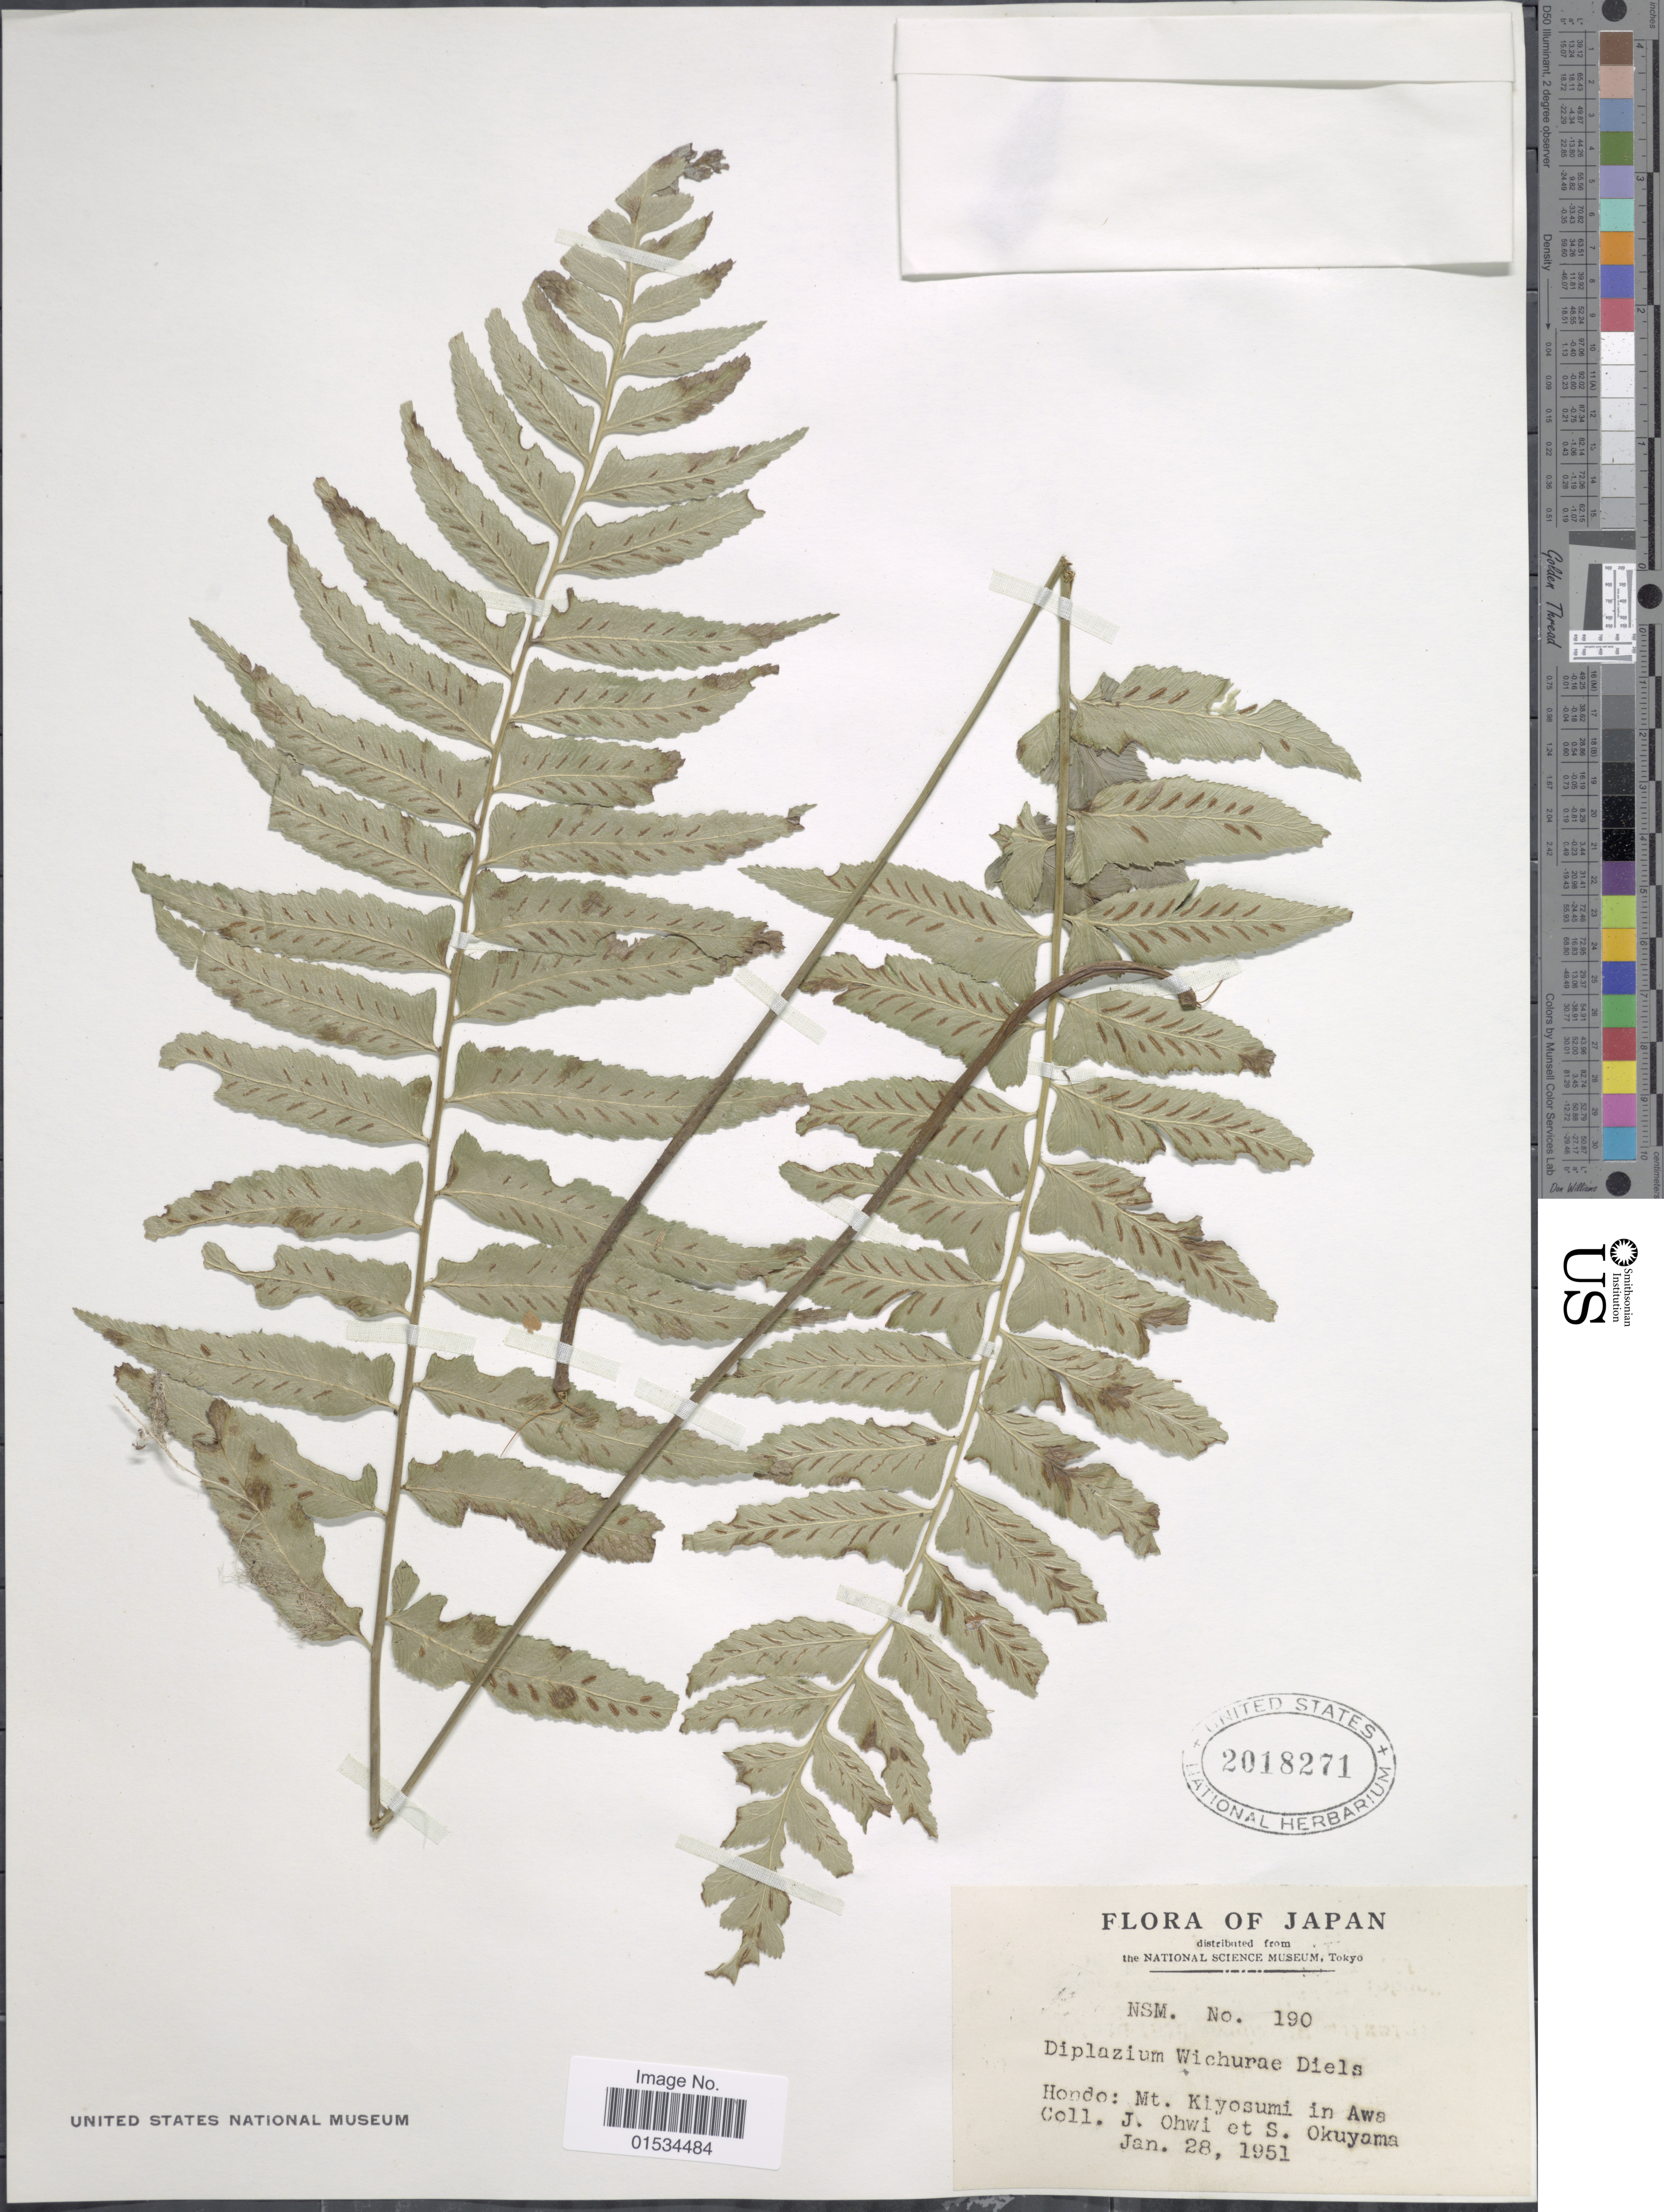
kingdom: Plantae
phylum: Tracheophyta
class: Polypodiopsida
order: Polypodiales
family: Athyriaceae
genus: Diplazium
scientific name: Diplazium wichurae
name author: (Mett.) Diels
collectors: J. Ohwi & S. Okuyama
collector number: NSM 190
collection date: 1951-01-28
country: Japan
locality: Hondo: Mt. Kiyosumi in Awa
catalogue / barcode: US 2018271